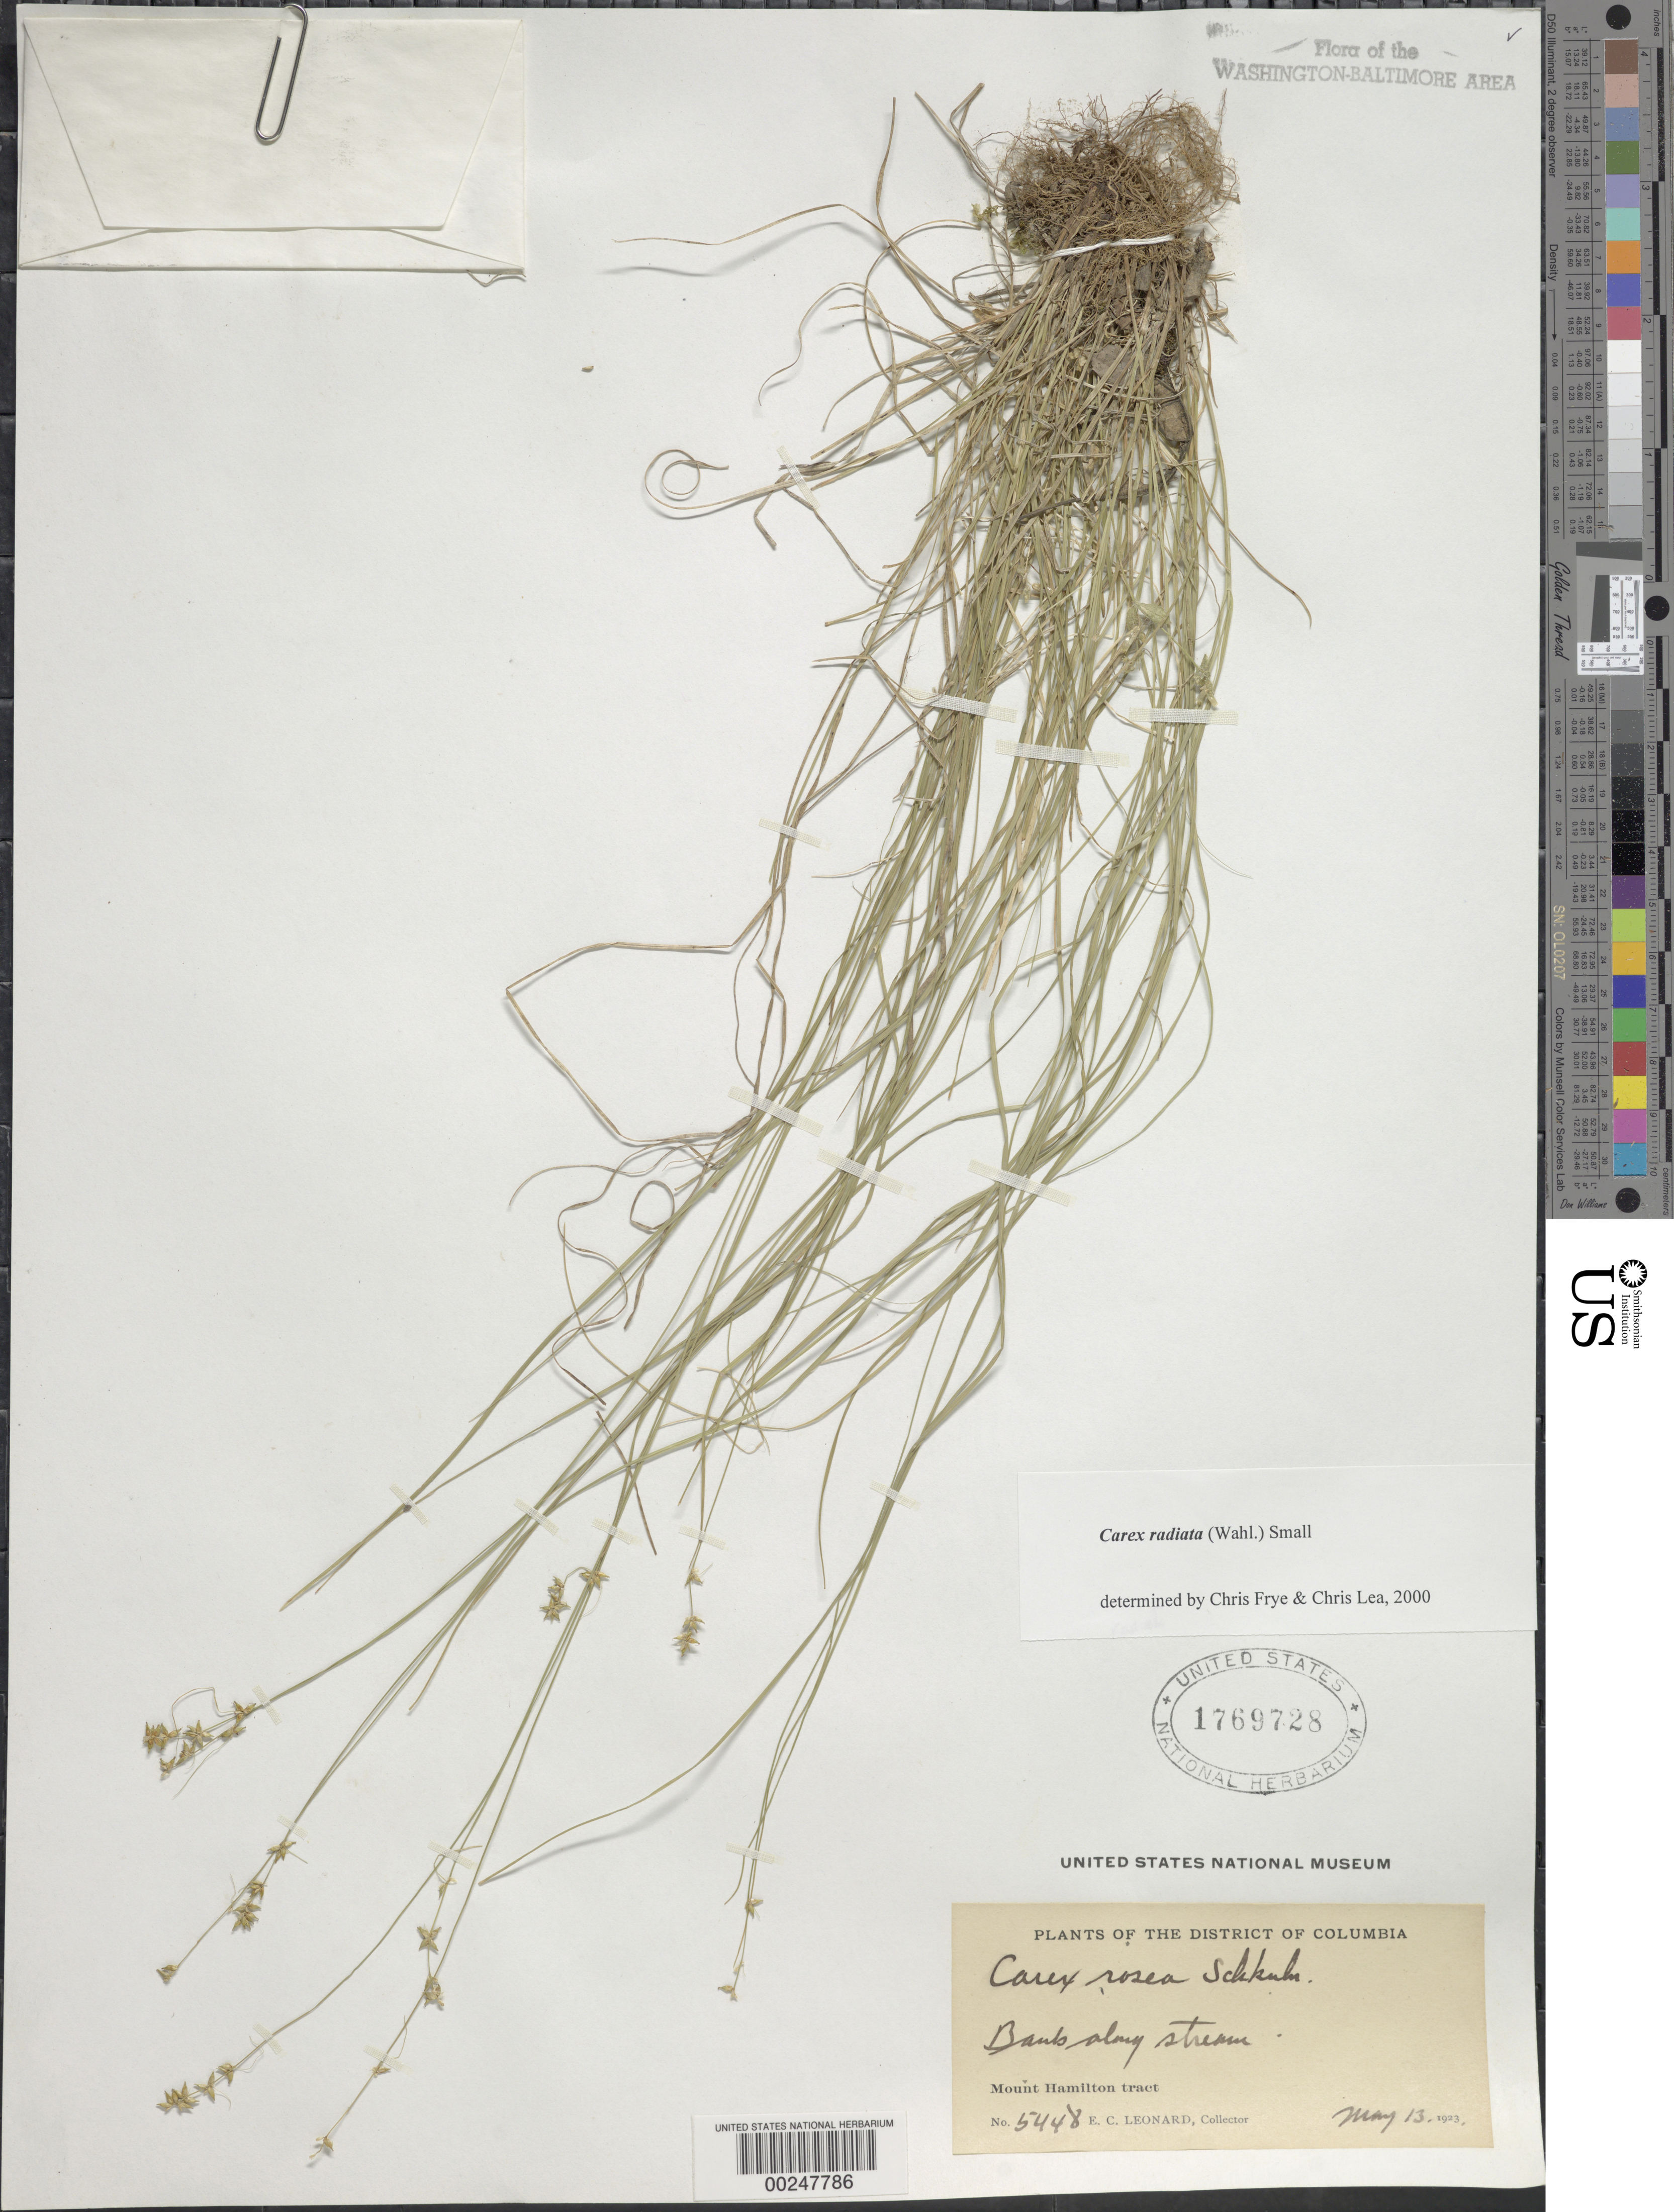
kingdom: Plantae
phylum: Tracheophyta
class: Liliopsida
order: Poales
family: Cyperaceae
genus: Carex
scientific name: Carex radiata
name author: (Wahlenb.) Small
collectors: E. C. Leonard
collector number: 5448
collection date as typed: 13 May 1923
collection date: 1923-05-13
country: United States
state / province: District of Columbia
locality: Mount Hamilton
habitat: Banks along stream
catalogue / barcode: US 1769728